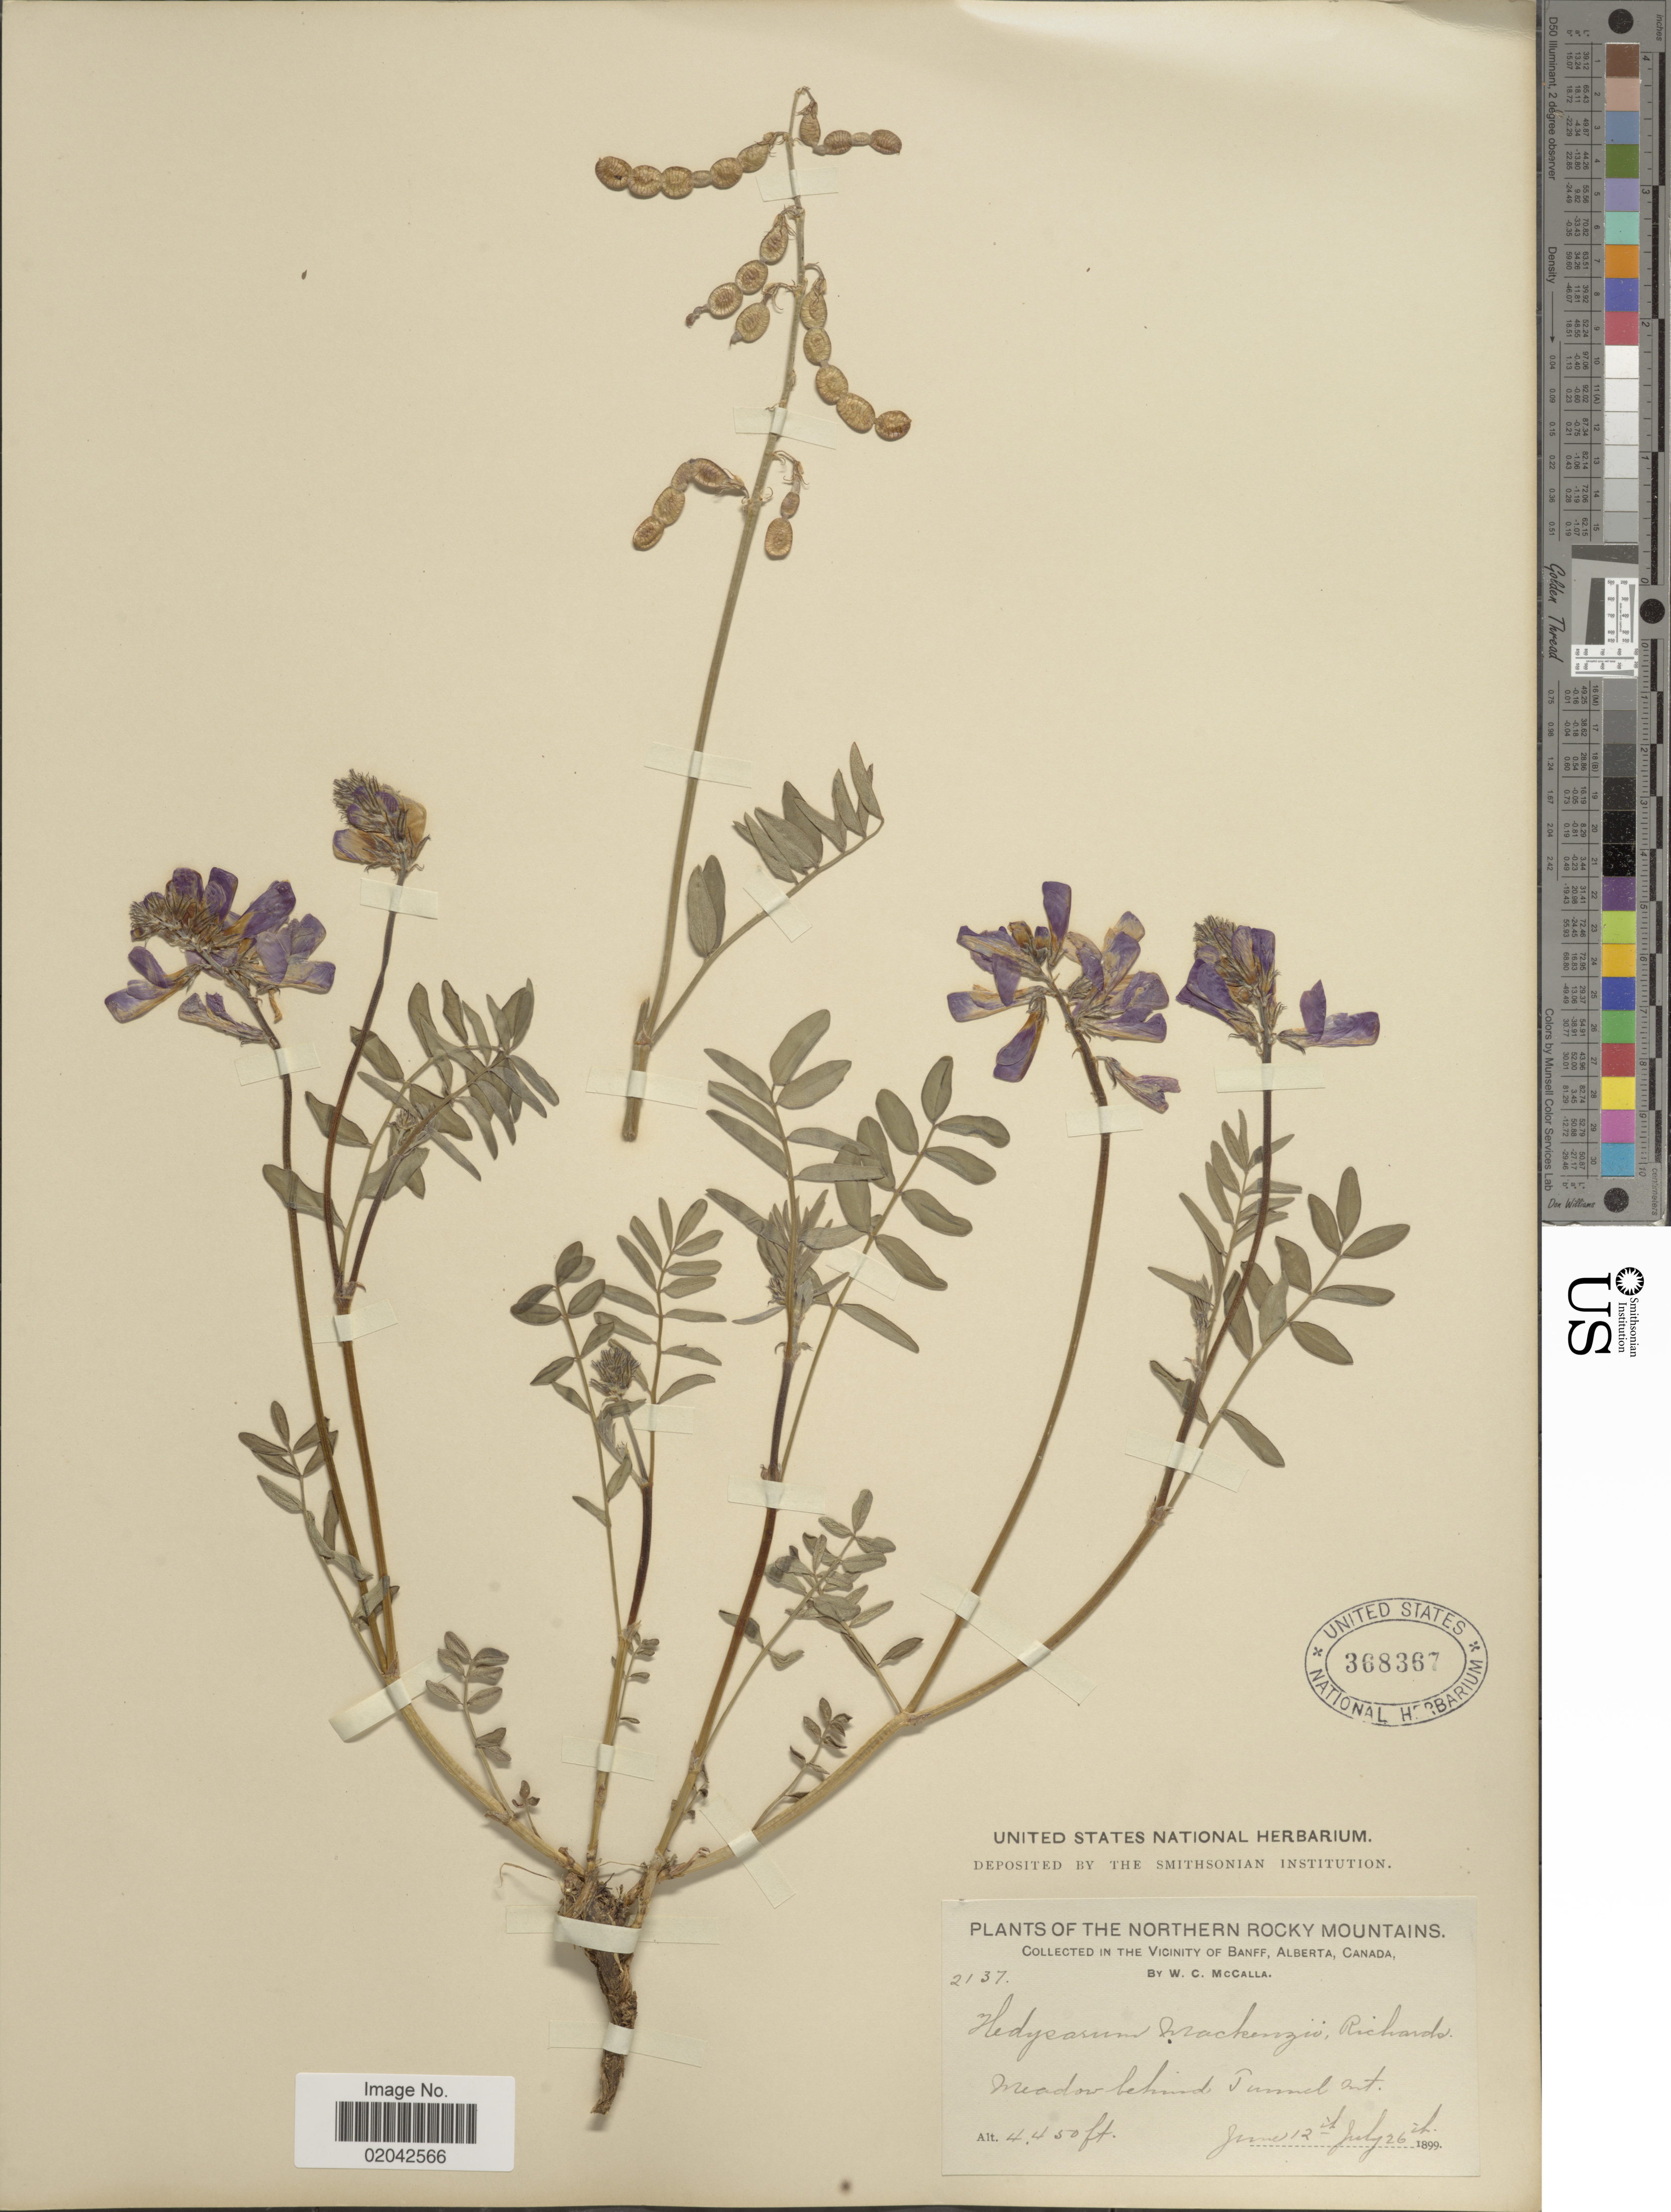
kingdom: Plantae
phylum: Tracheophyta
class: Magnoliopsida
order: Fabales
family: Fabaceae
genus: Hedysarum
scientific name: Hedysarum mackenziei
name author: Richardson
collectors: W. McCalla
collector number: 2137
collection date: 1899-06-12/1899-07-26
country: Canada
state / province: Alberta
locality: Northern Rocky Mountains, in the vicinity of Banff, meadow behind Tunnel Mt.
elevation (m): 1356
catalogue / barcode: US 368367